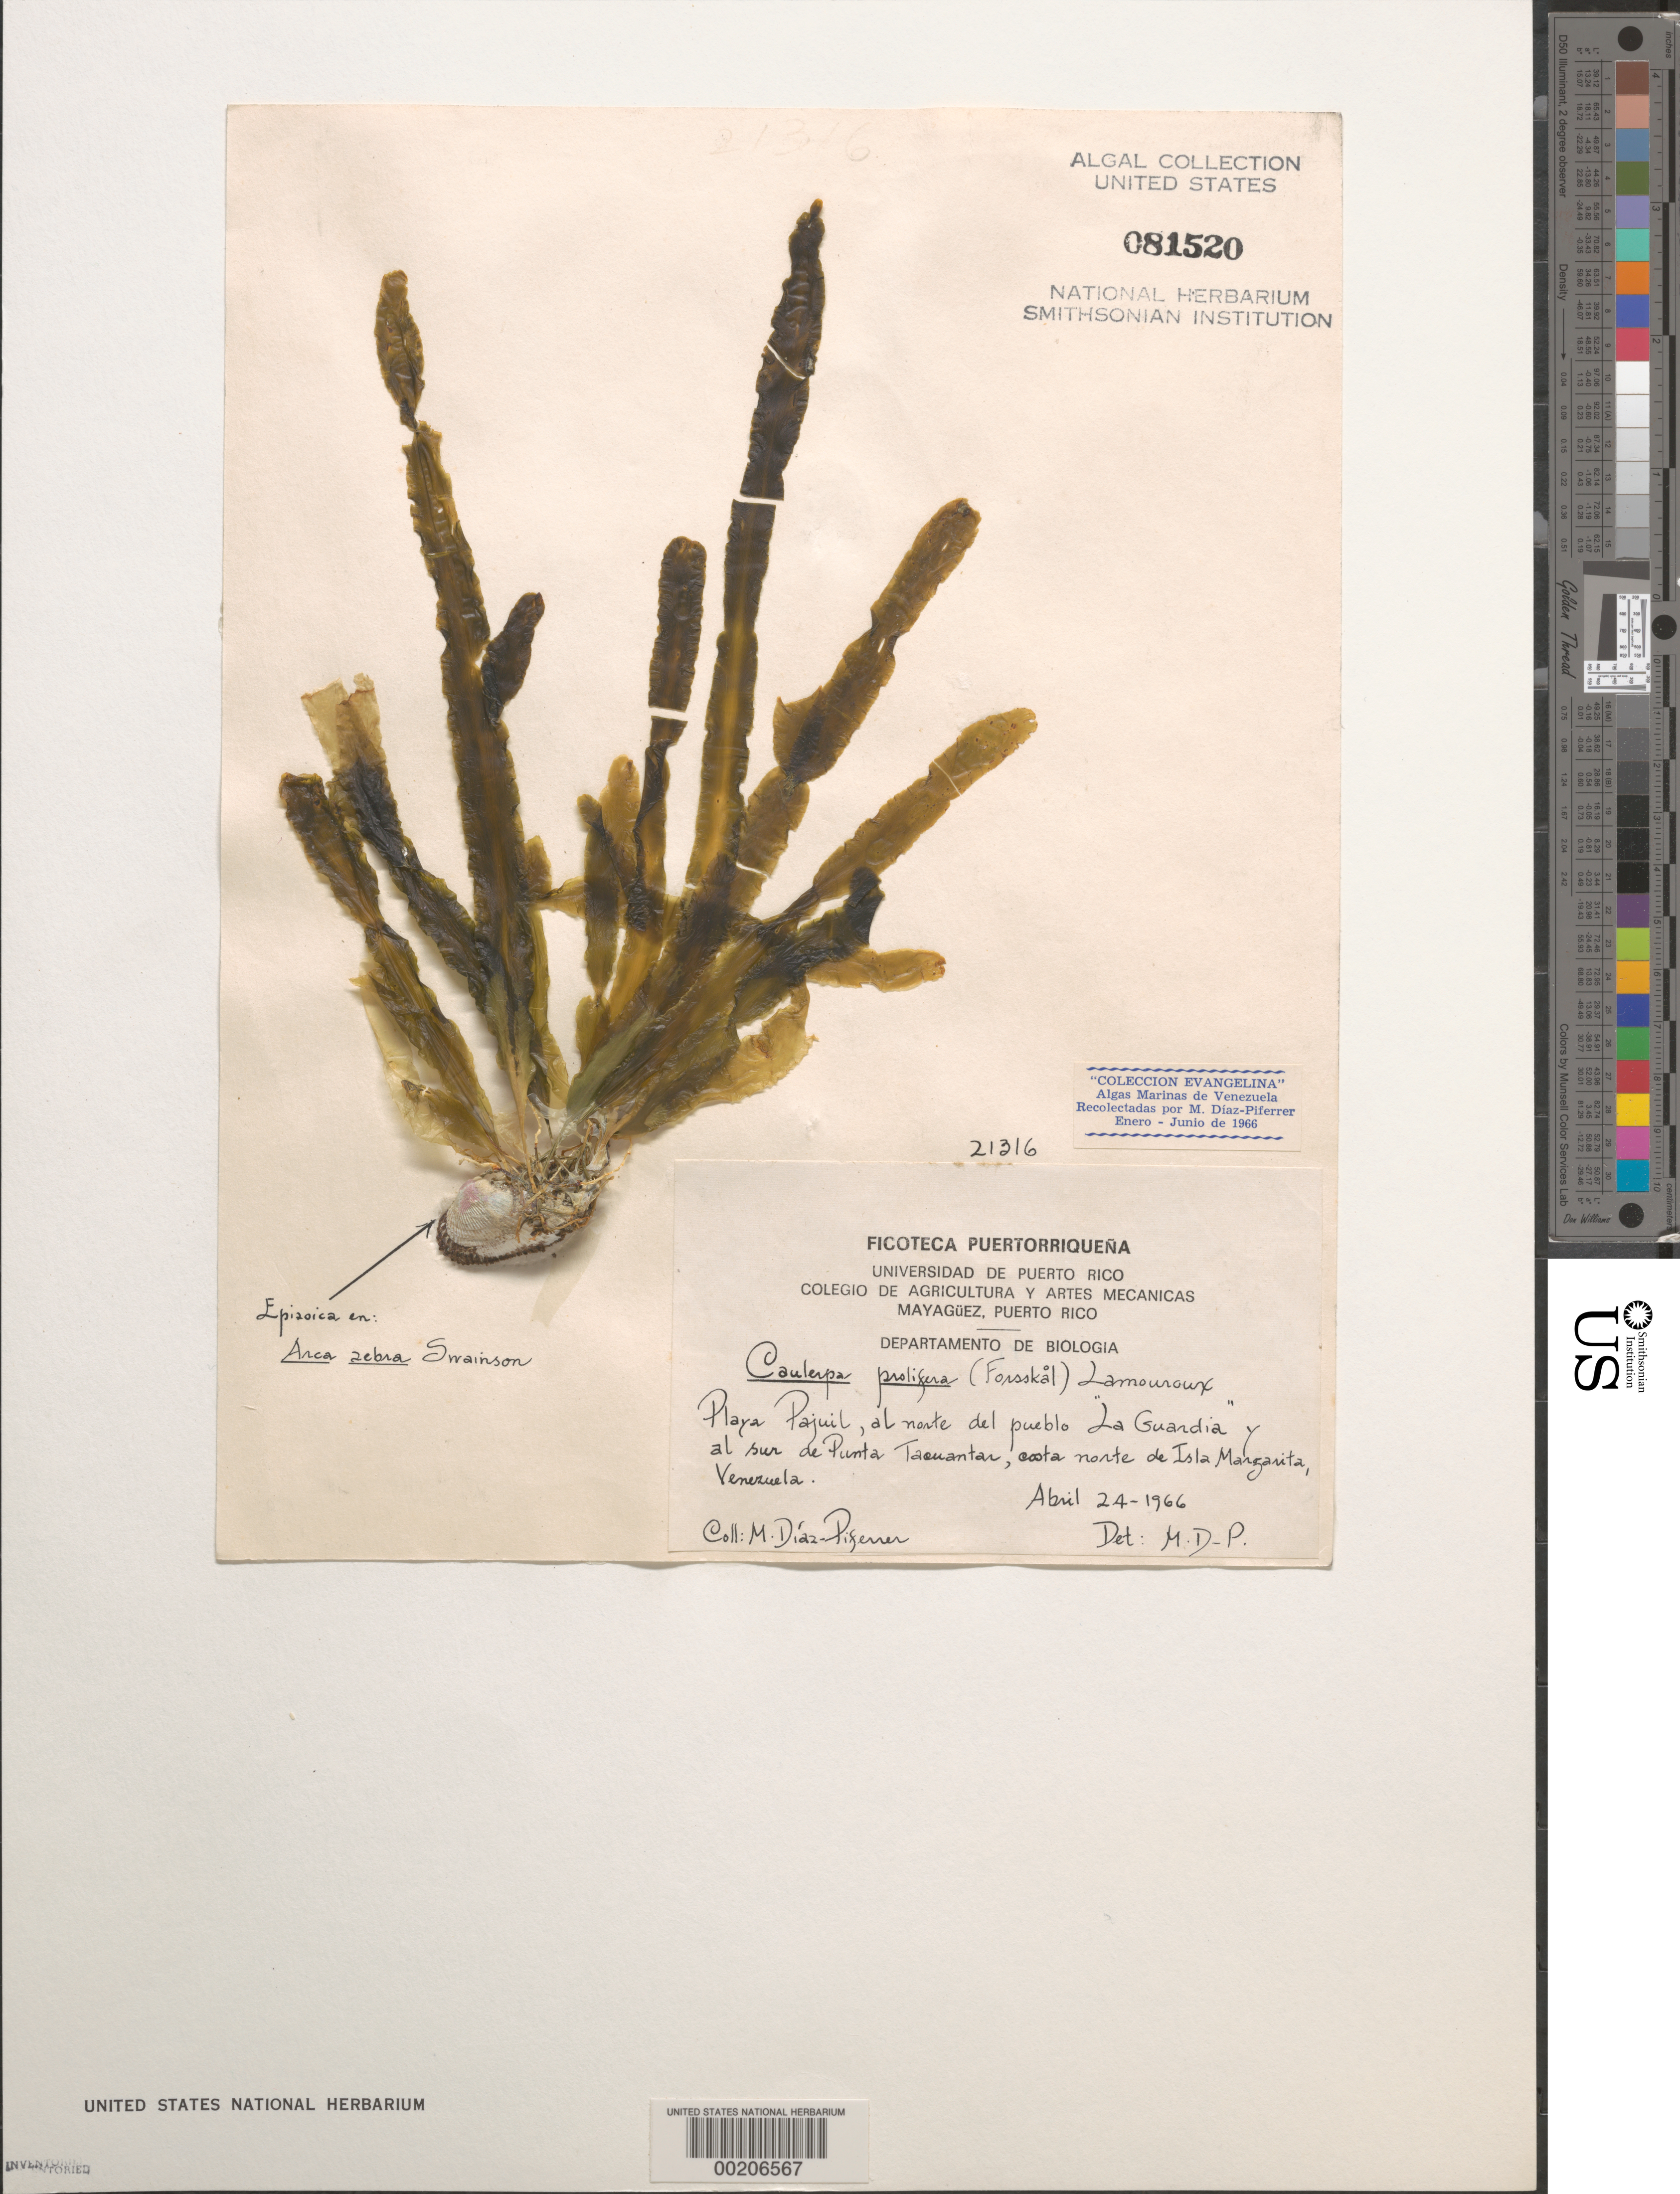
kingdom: Plantae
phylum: Chlorophyta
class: Ulvophyceae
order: Bryopsidales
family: Caulerpaceae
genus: Caulerpa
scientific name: Caulerpa prolifera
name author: (Forssk.) J.V.Lamouroux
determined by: Diaz-Piferrer, M.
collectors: M. Diaz-Piferrer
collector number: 21316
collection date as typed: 24 Apr 1966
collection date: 1966-04-24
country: Venezuela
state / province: Nueva Esparta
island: Margarita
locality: Playa El Pajuil, south of Punta Tacuantar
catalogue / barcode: US 81520